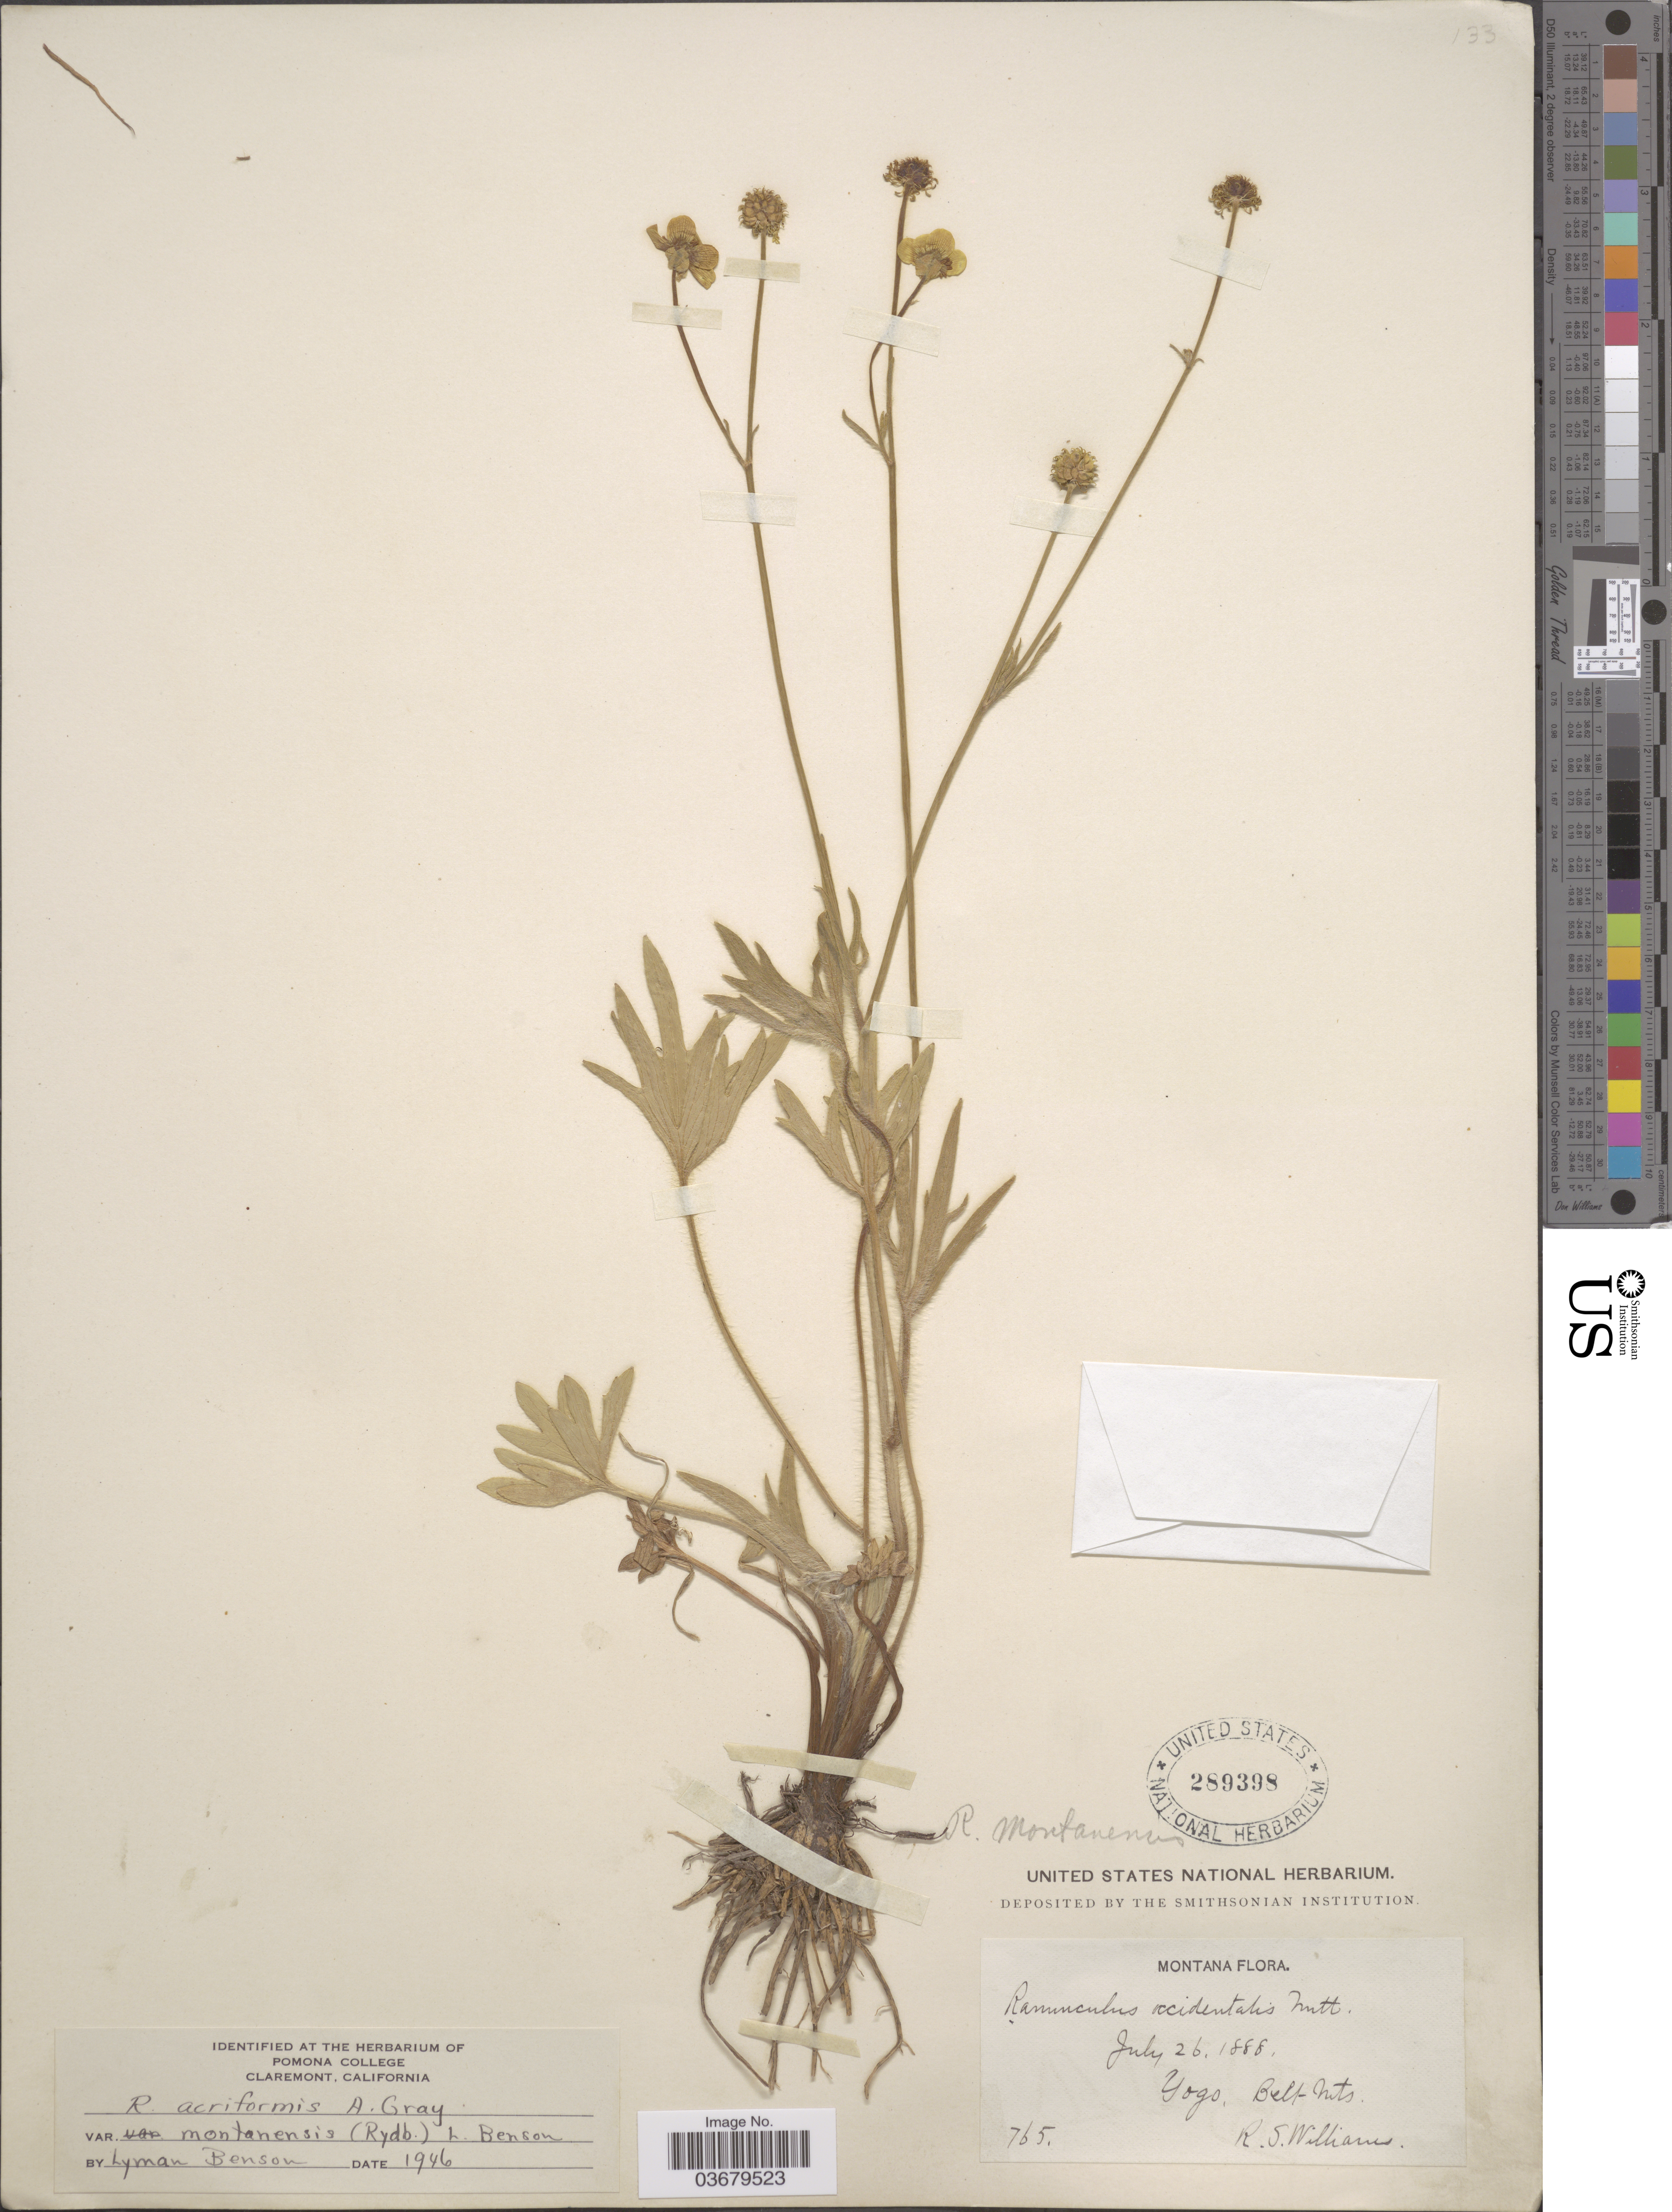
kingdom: Plantae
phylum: Tracheophyta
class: Magnoliopsida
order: Ranunculales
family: Ranunculaceae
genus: Ranunculus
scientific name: Ranunculus acriformis var. montanensis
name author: (Rydb.) L.D. Benson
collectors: R. S. Williams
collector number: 765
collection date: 1888-07-26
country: United States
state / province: Montana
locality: Yogo, Belt Mts.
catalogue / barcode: US 289398